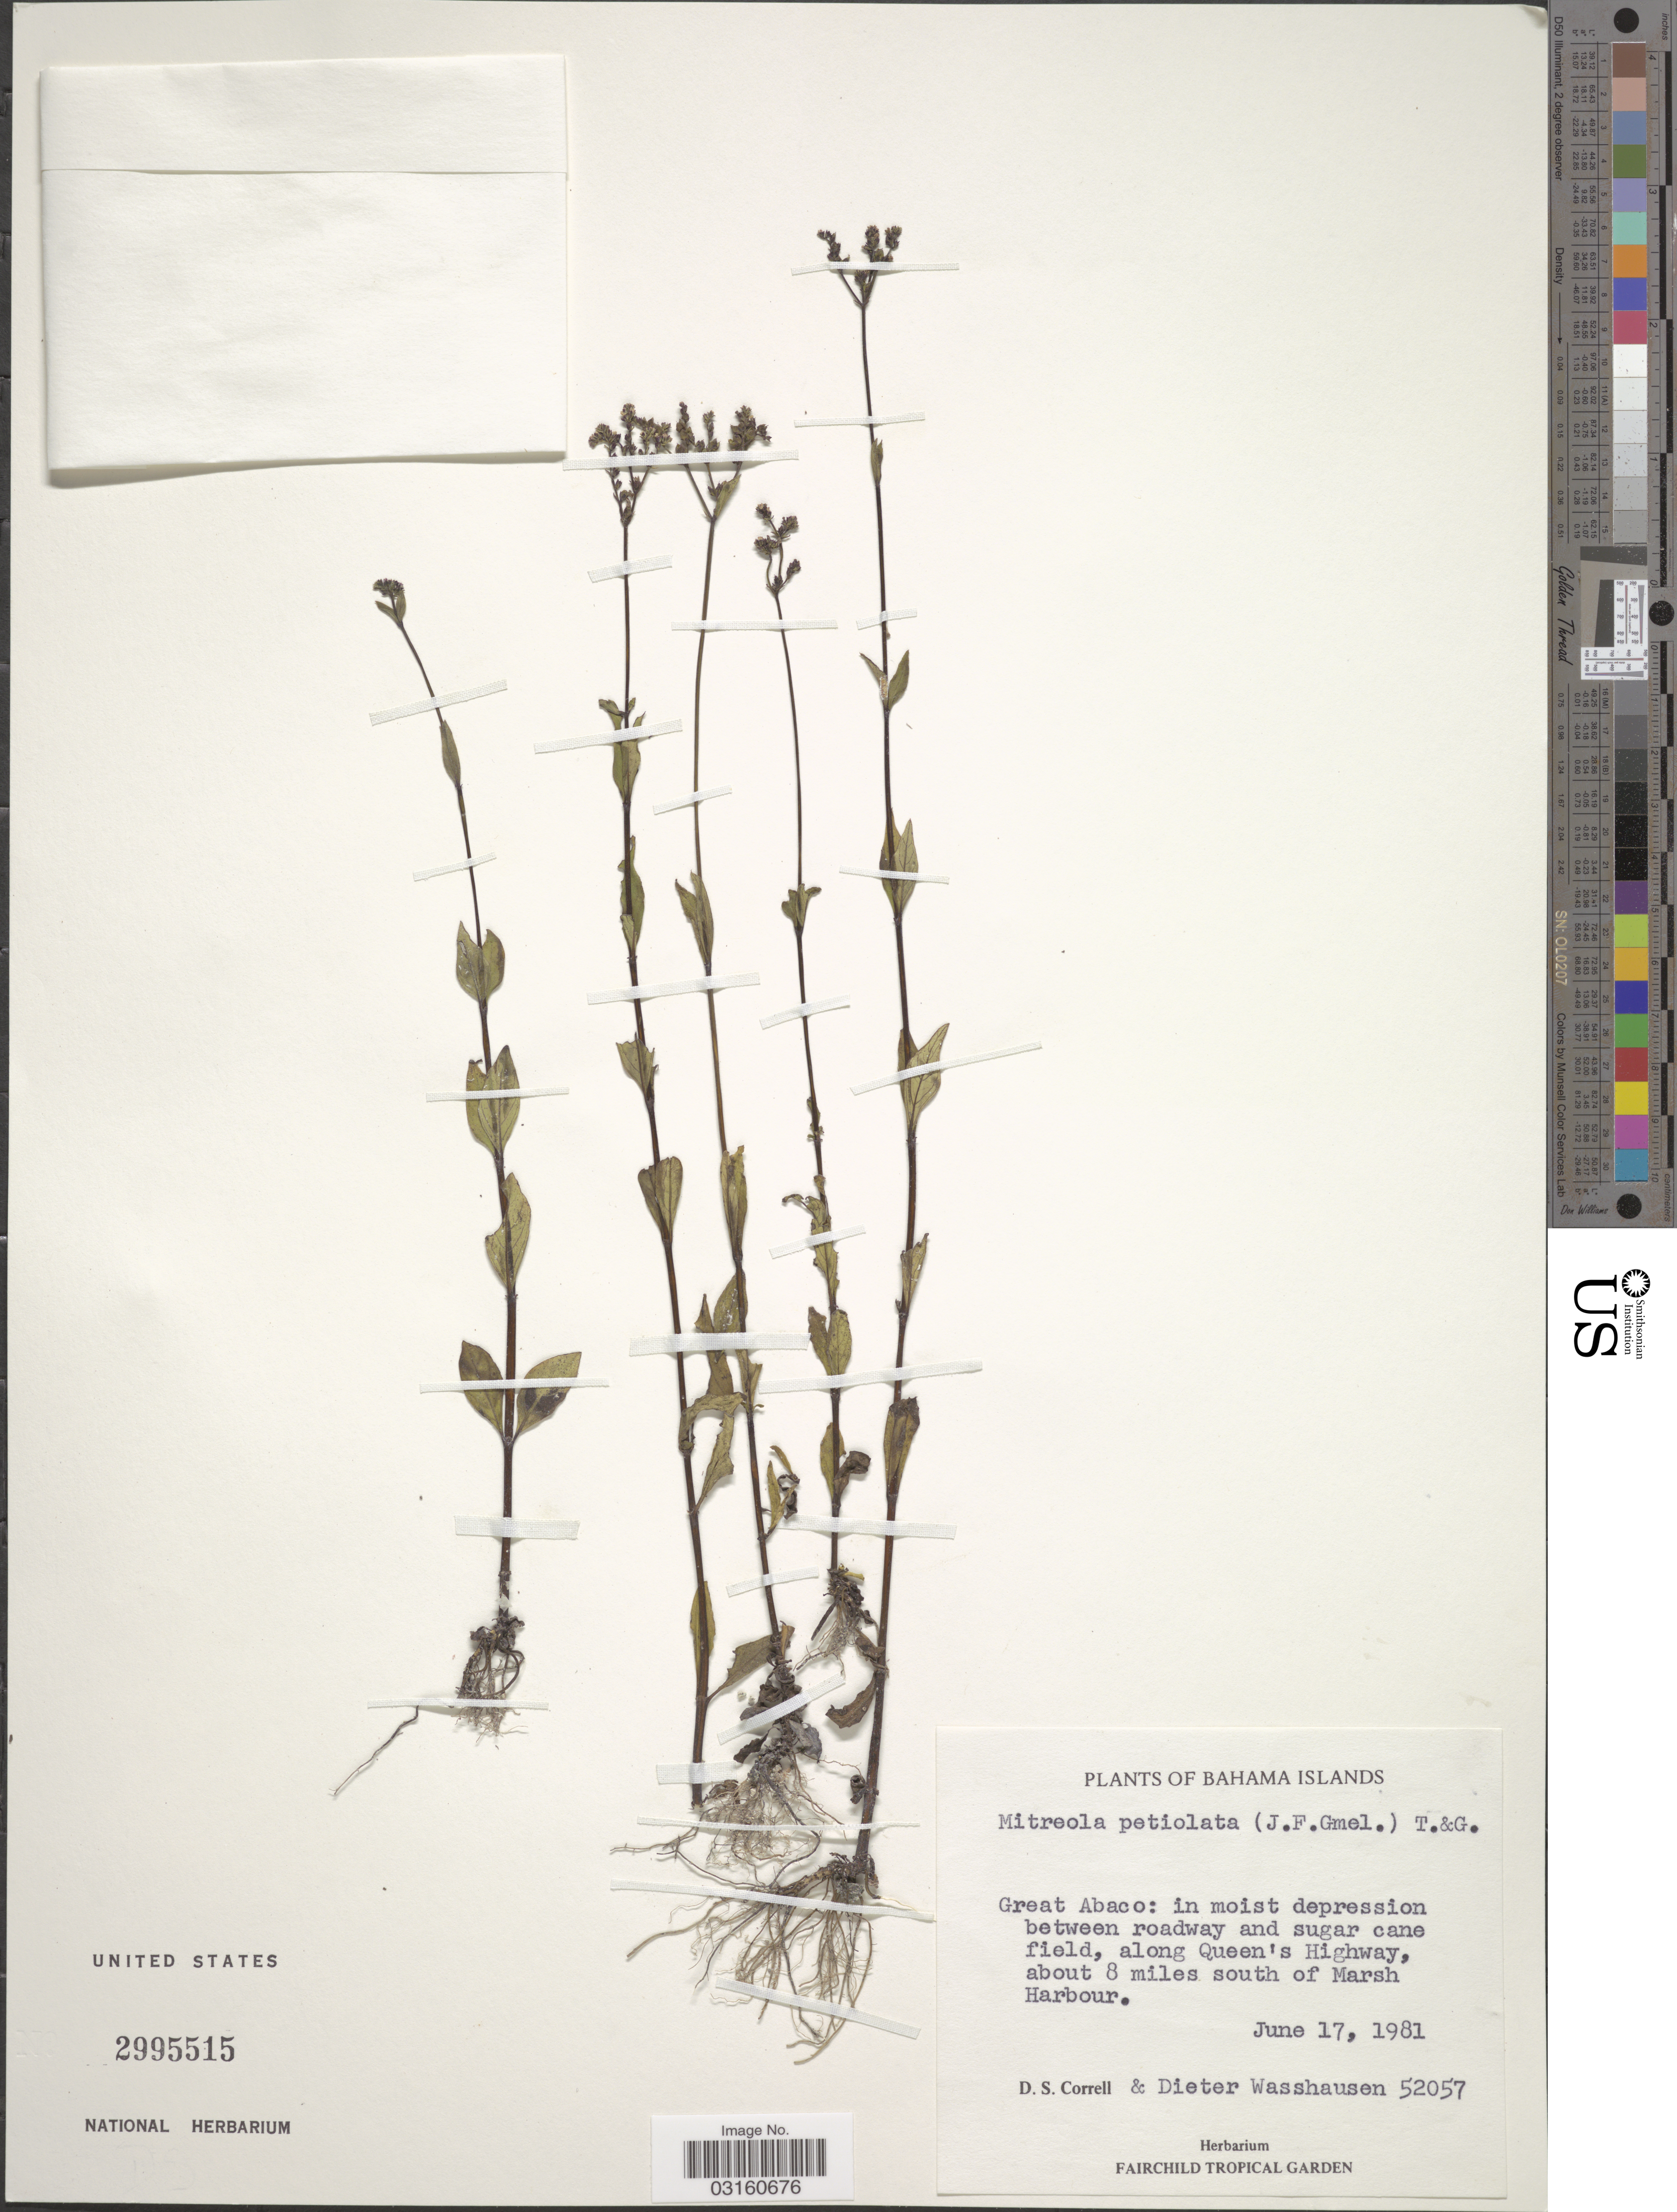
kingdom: Plantae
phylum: Tracheophyta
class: Magnoliopsida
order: Gentianales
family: Loganiaceae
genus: Mitreola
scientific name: Mitreola petiolata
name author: (J.F. Gmel.) Torr. & A. Gray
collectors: D. S. Correll & D. C. Wasshausen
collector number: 52057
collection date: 1981-06-17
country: Bahamas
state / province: South Abaco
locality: Bahama Islands. Great Abaco: in moist depression between roadway and sugar cane field, along Queen's Highway, about 8 miles south of Marsh Harbour.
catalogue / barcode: US 2995515